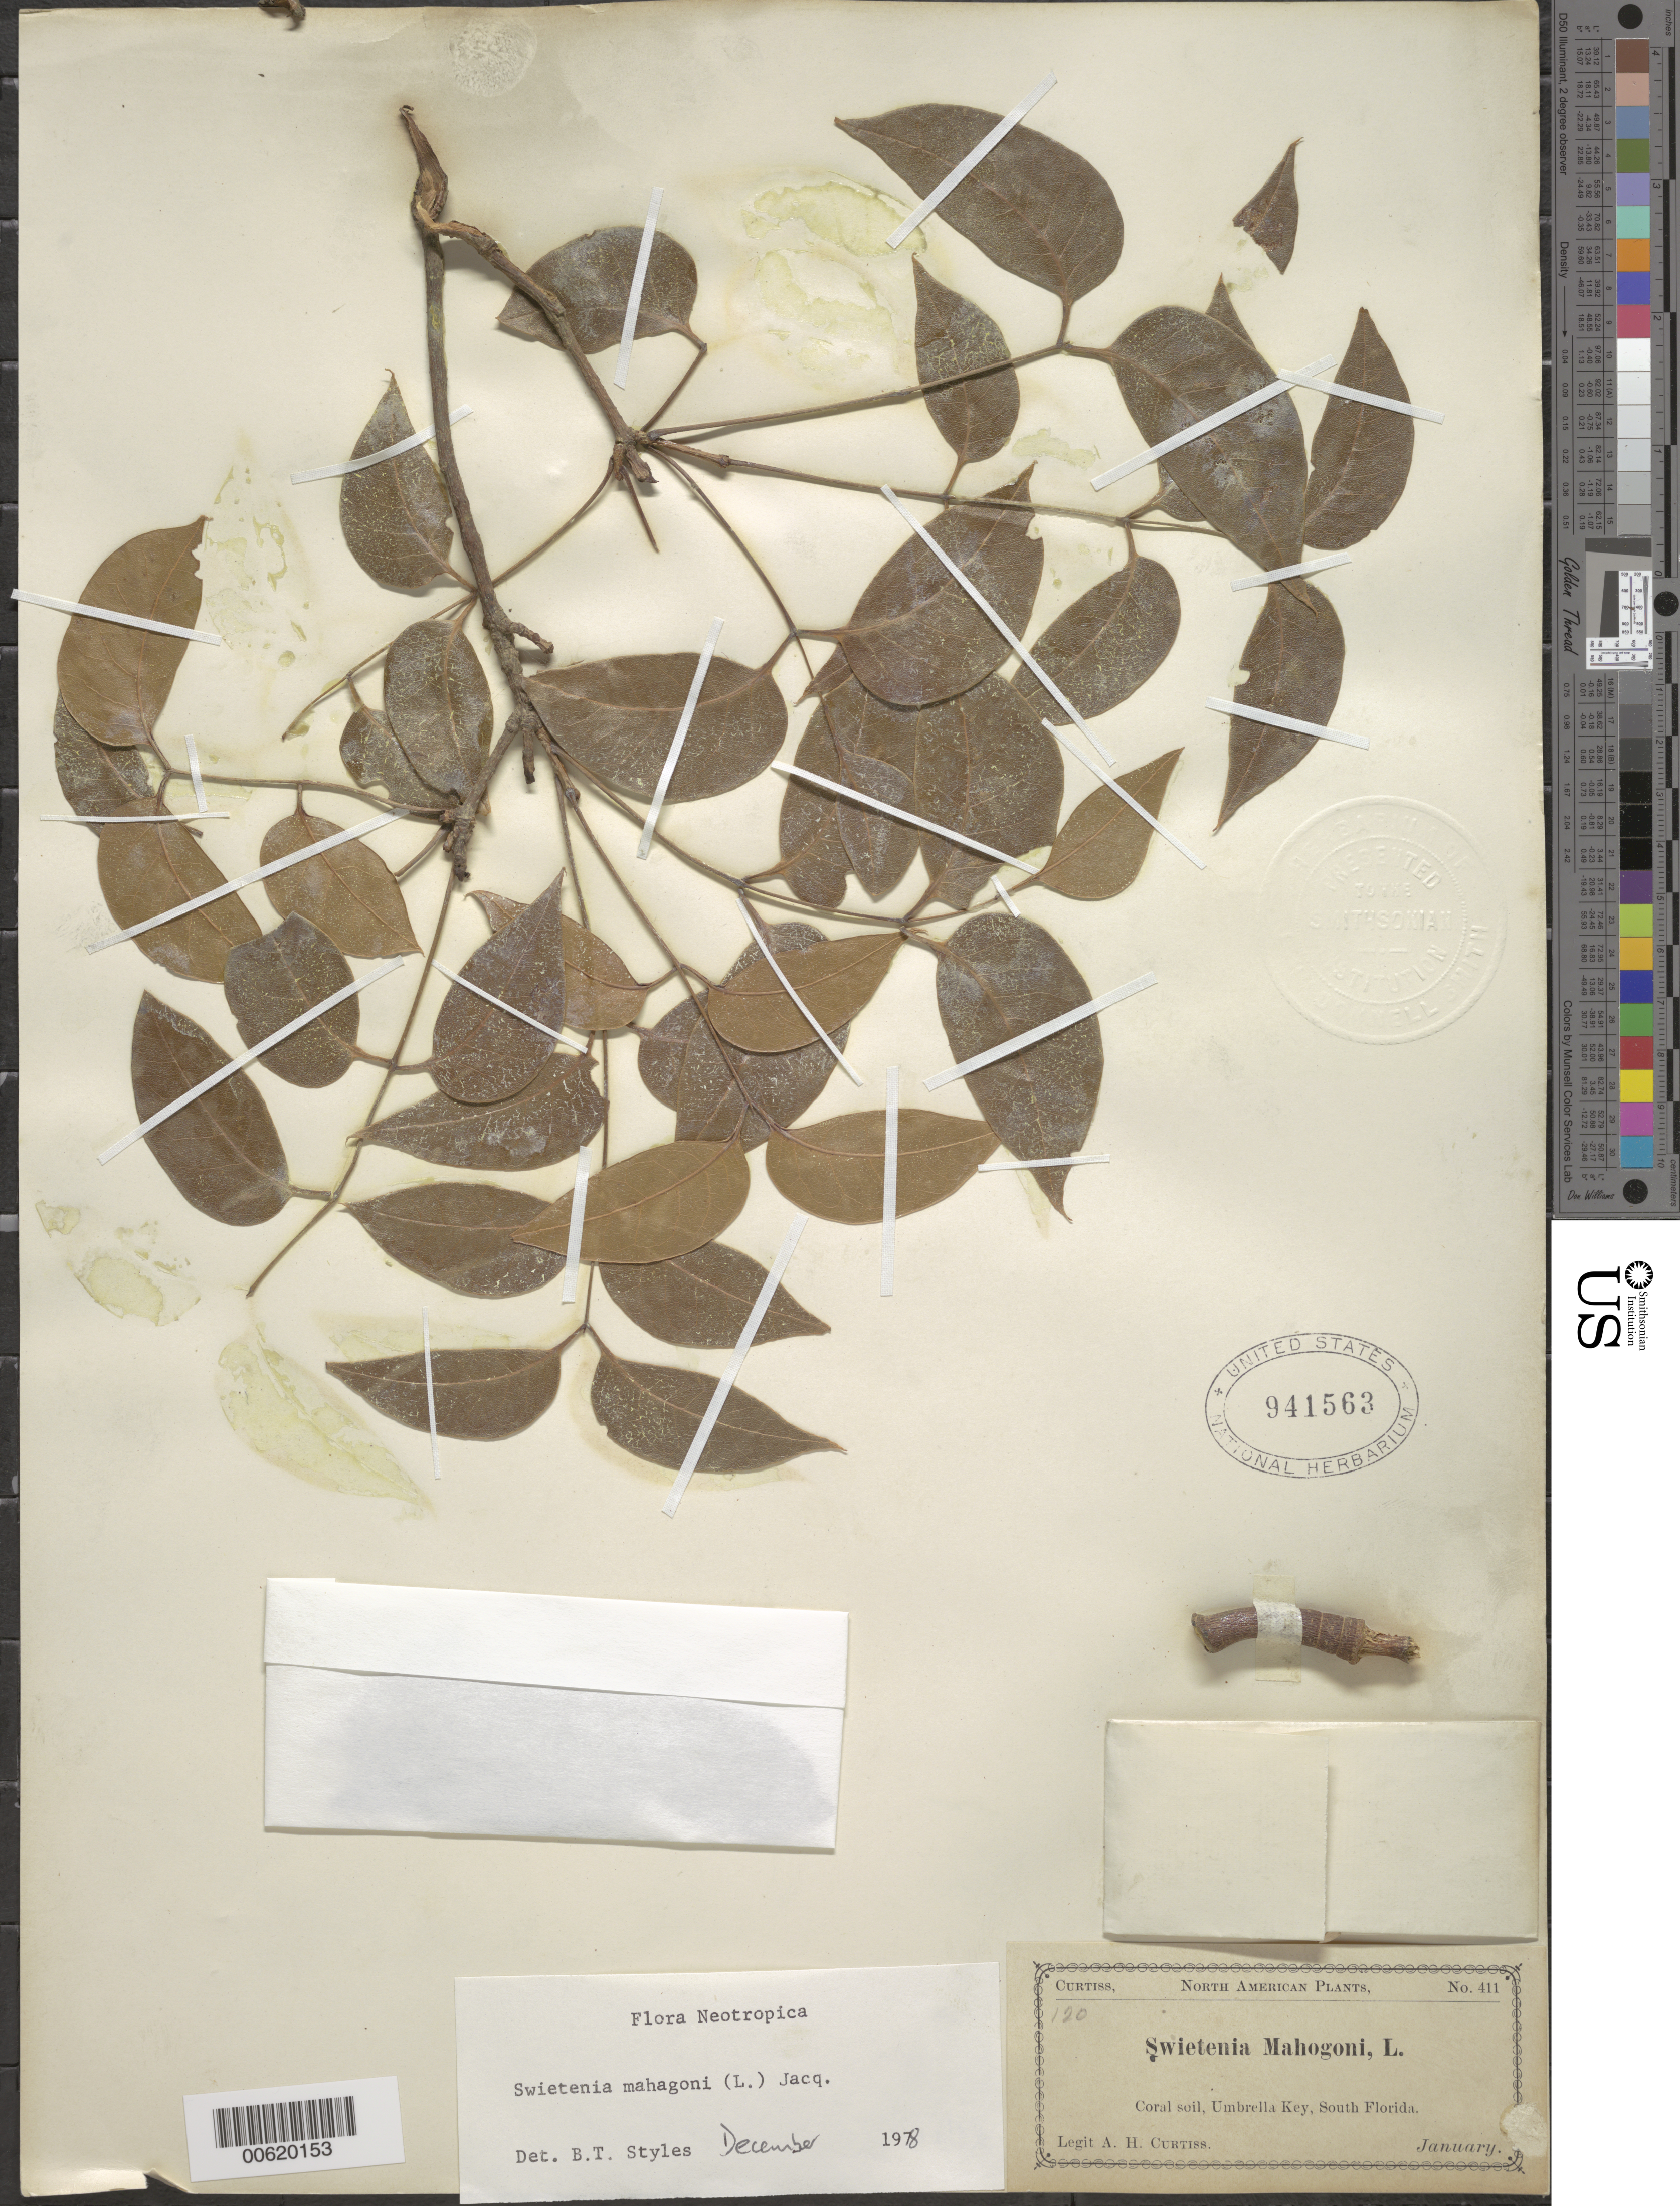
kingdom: Plantae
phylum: Tracheophyta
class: Magnoliopsida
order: Sapindales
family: Meliaceae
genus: Swietenia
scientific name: Swietenia mahagoni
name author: (L.) Jacq.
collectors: A. H. Curtiss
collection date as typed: Jan 1881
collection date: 1881-01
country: United States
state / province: Florida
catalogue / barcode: US 941563